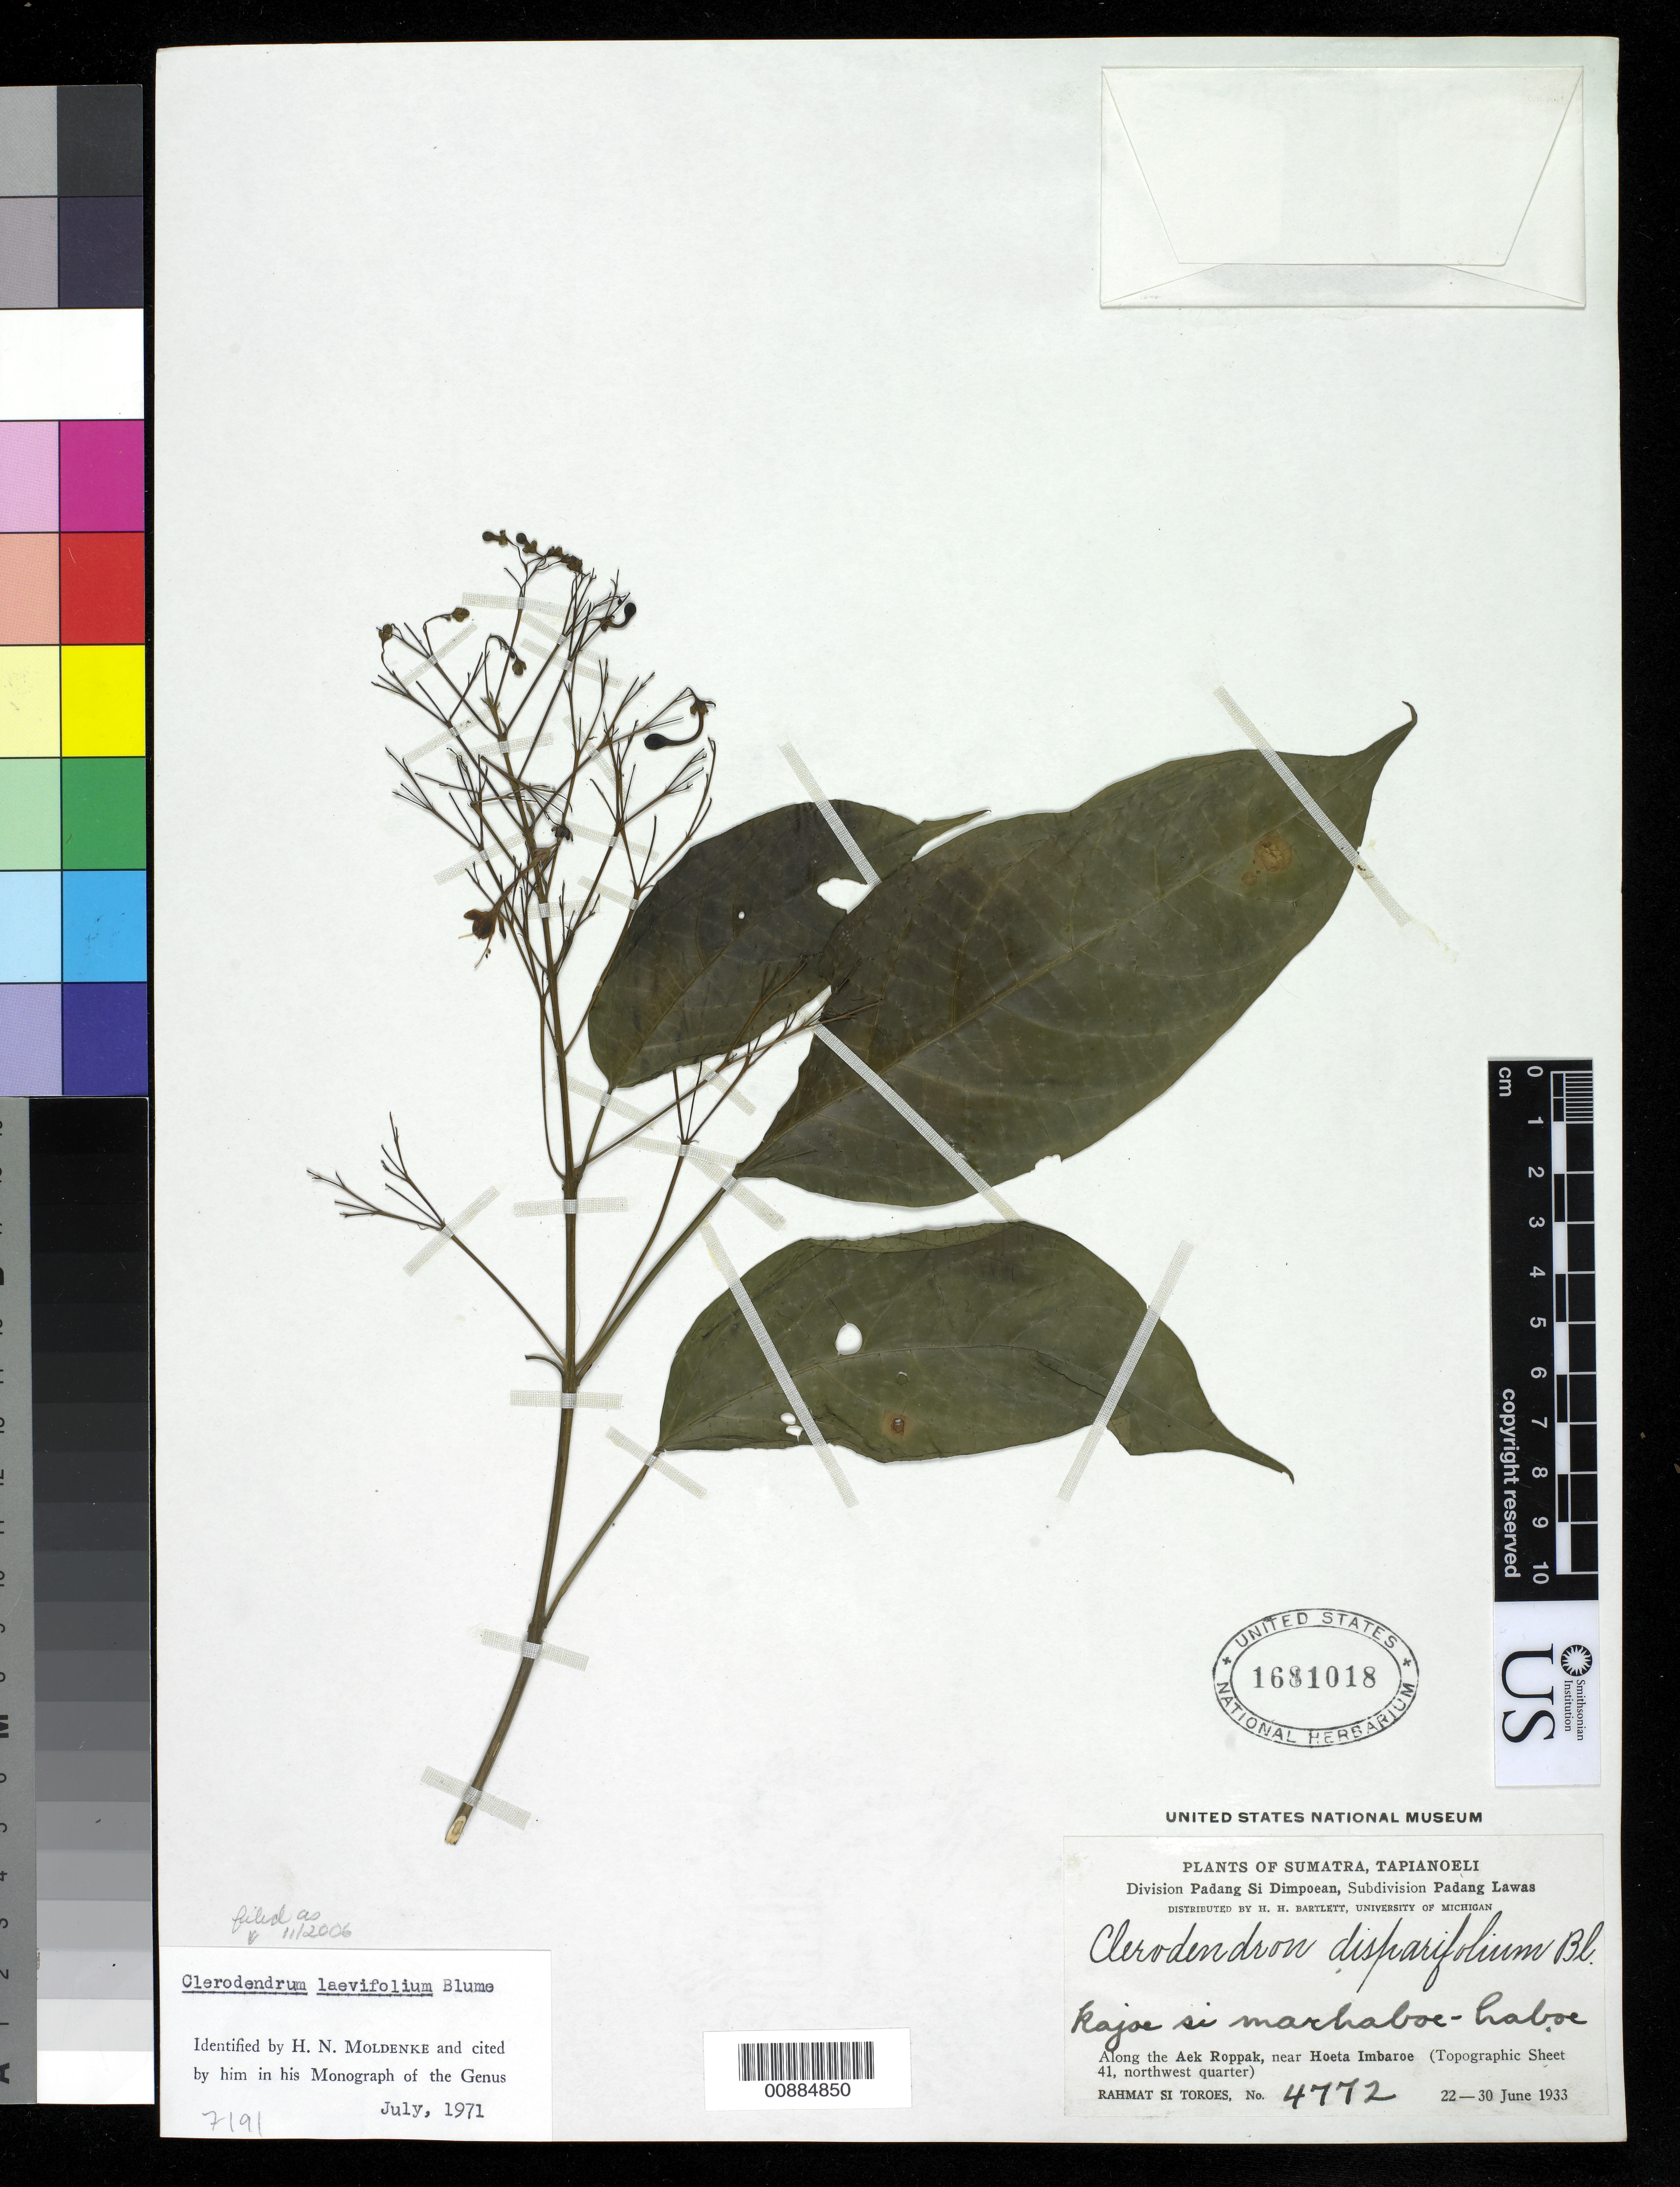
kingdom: Plantae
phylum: Tracheophyta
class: Magnoliopsida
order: Lamiales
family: Lamiaceae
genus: Clerodendrum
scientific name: Clerodendrum laevifolium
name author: Blume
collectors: Rahmat Si Boeea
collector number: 4772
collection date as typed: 22 Jun 1933 to 30 Jun 1933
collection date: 1933-06-22/1933-06-30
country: Indonesia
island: Sumatra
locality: Along the Aek Roppak, near Hoeta Imbaroe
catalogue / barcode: US 1681018